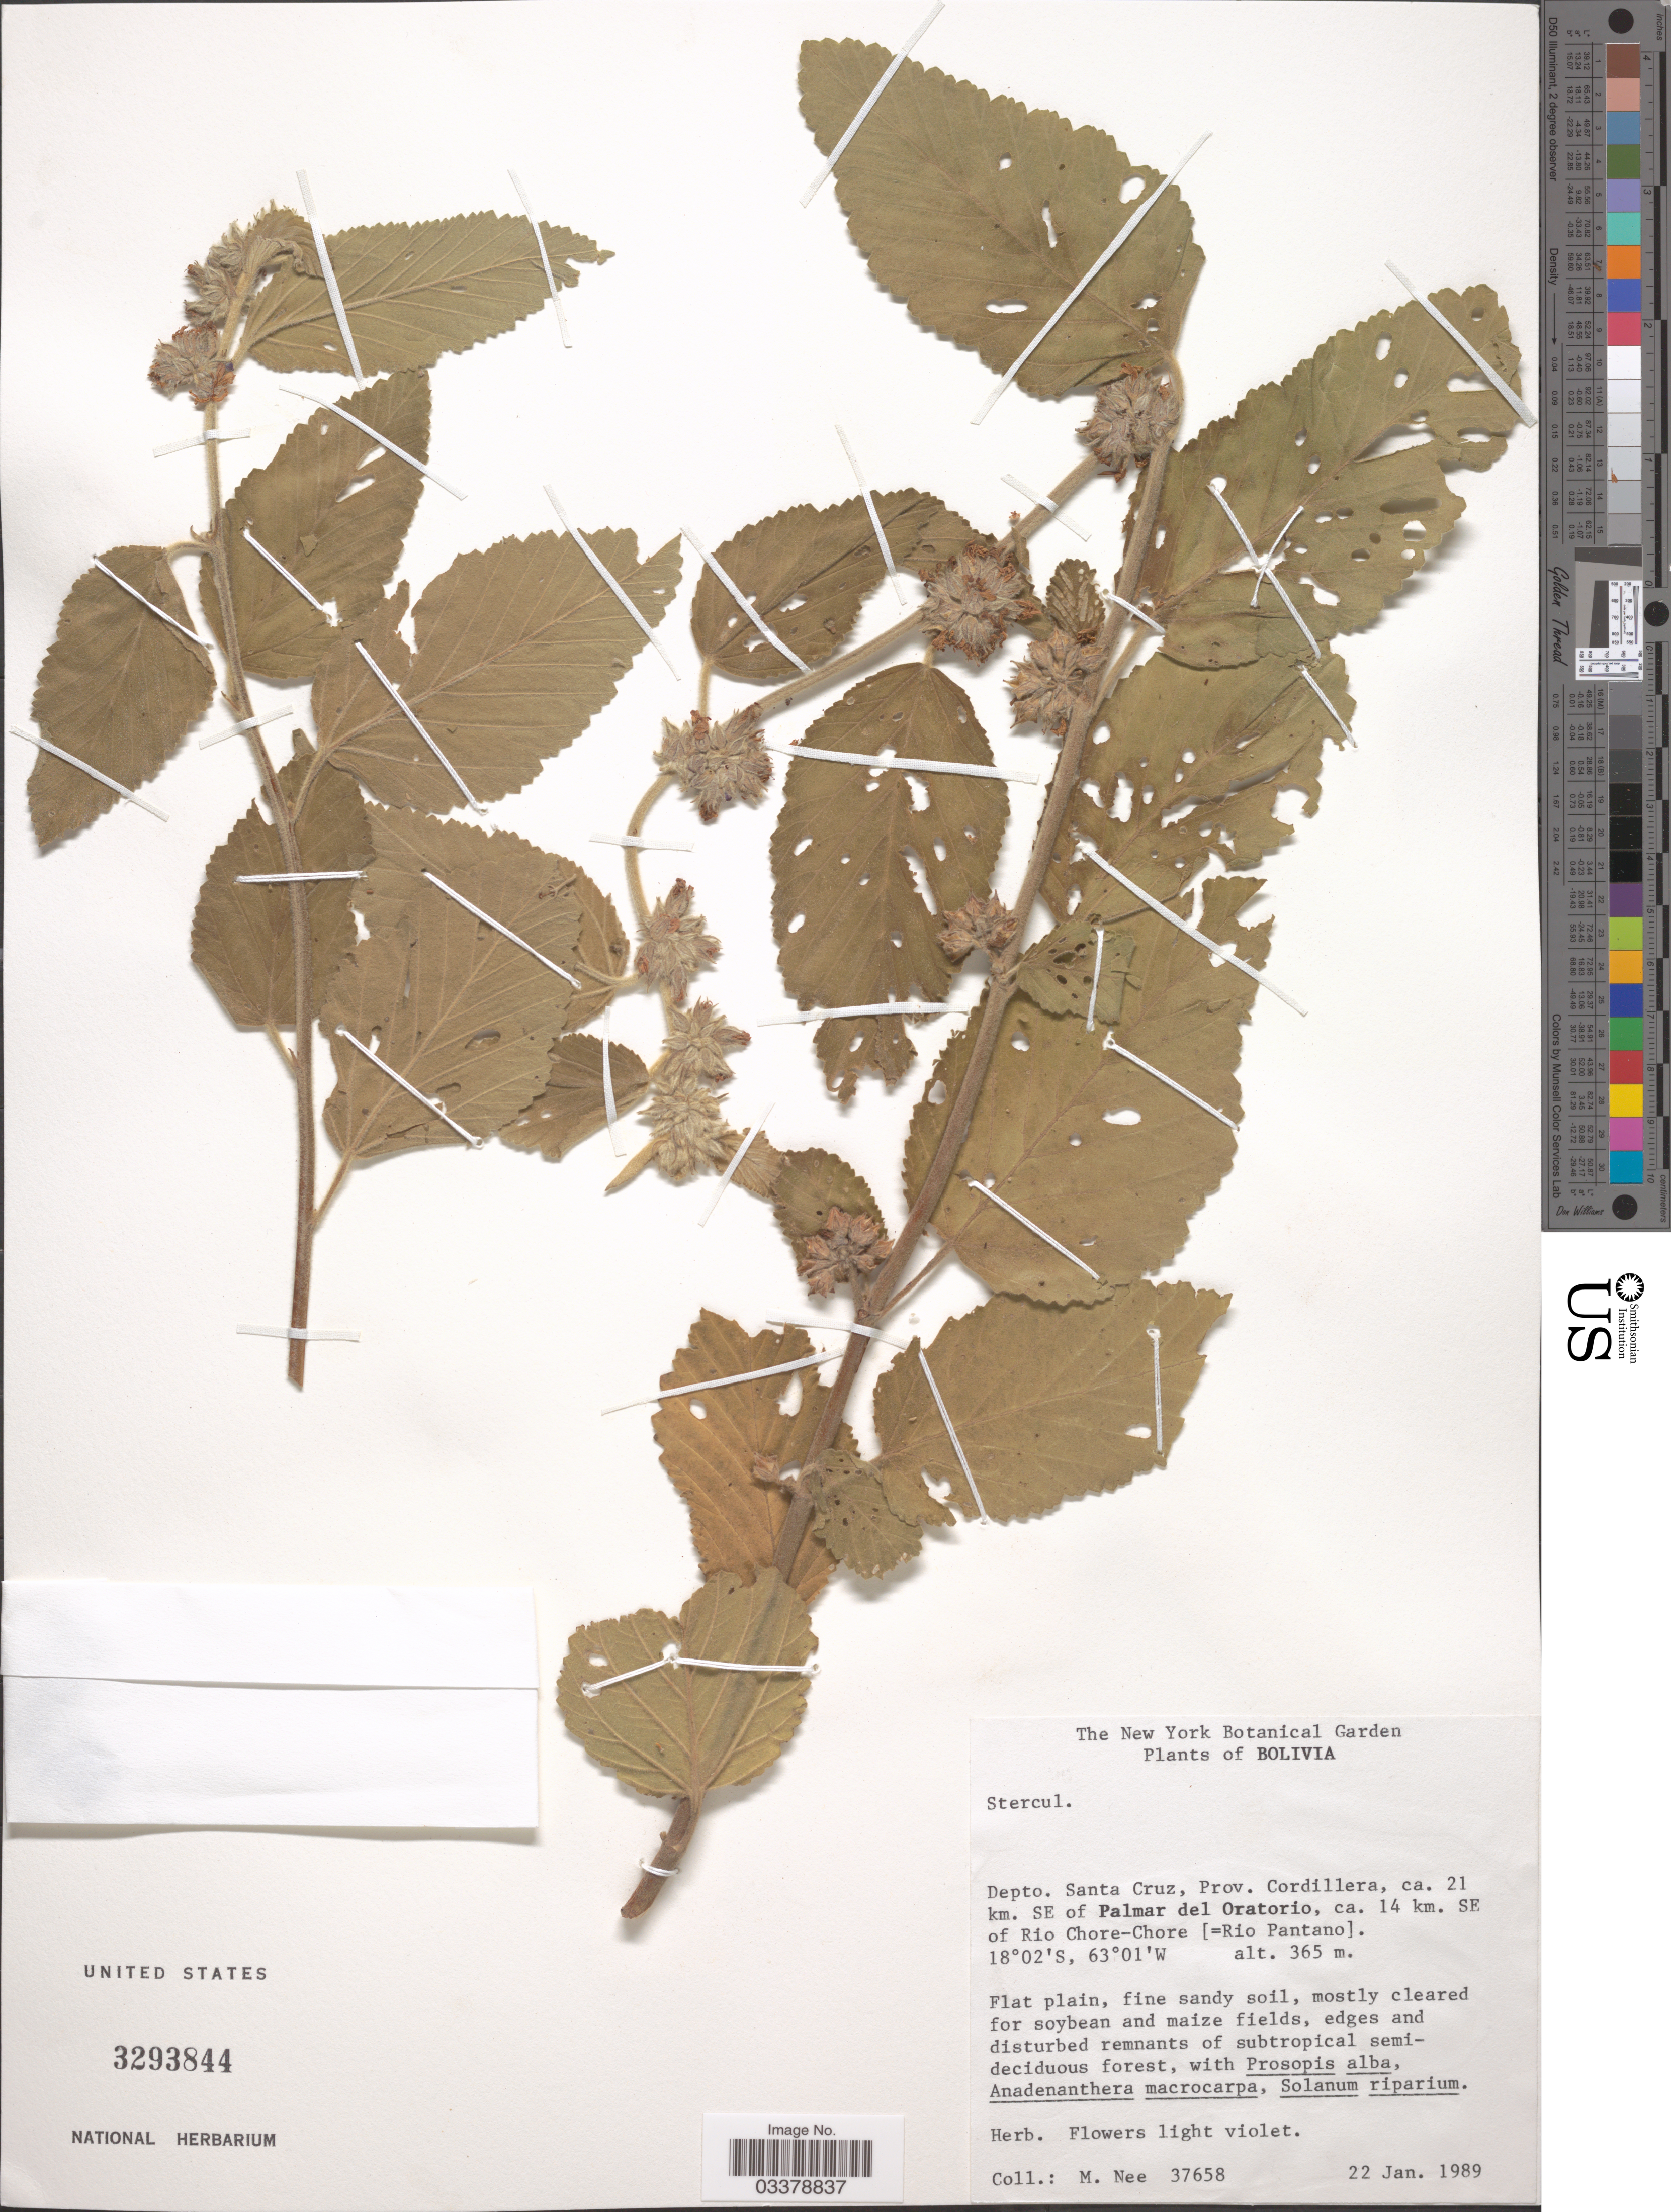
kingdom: Plantae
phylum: Tracheophyta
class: Magnoliopsida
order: Malvales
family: Malvaceae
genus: Melochia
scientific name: Melochia sp.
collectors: M. Nee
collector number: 37658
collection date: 1989-01-22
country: Bolivia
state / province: Santa Cruz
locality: Depto. Santa Cruz, Prov. Cordillera, ca. 21 km. SE of Palmar del Oratorio, ca. 14 km. SE of Rio Chore-Chore [=Rio Pantano].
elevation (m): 365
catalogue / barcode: US 3293844